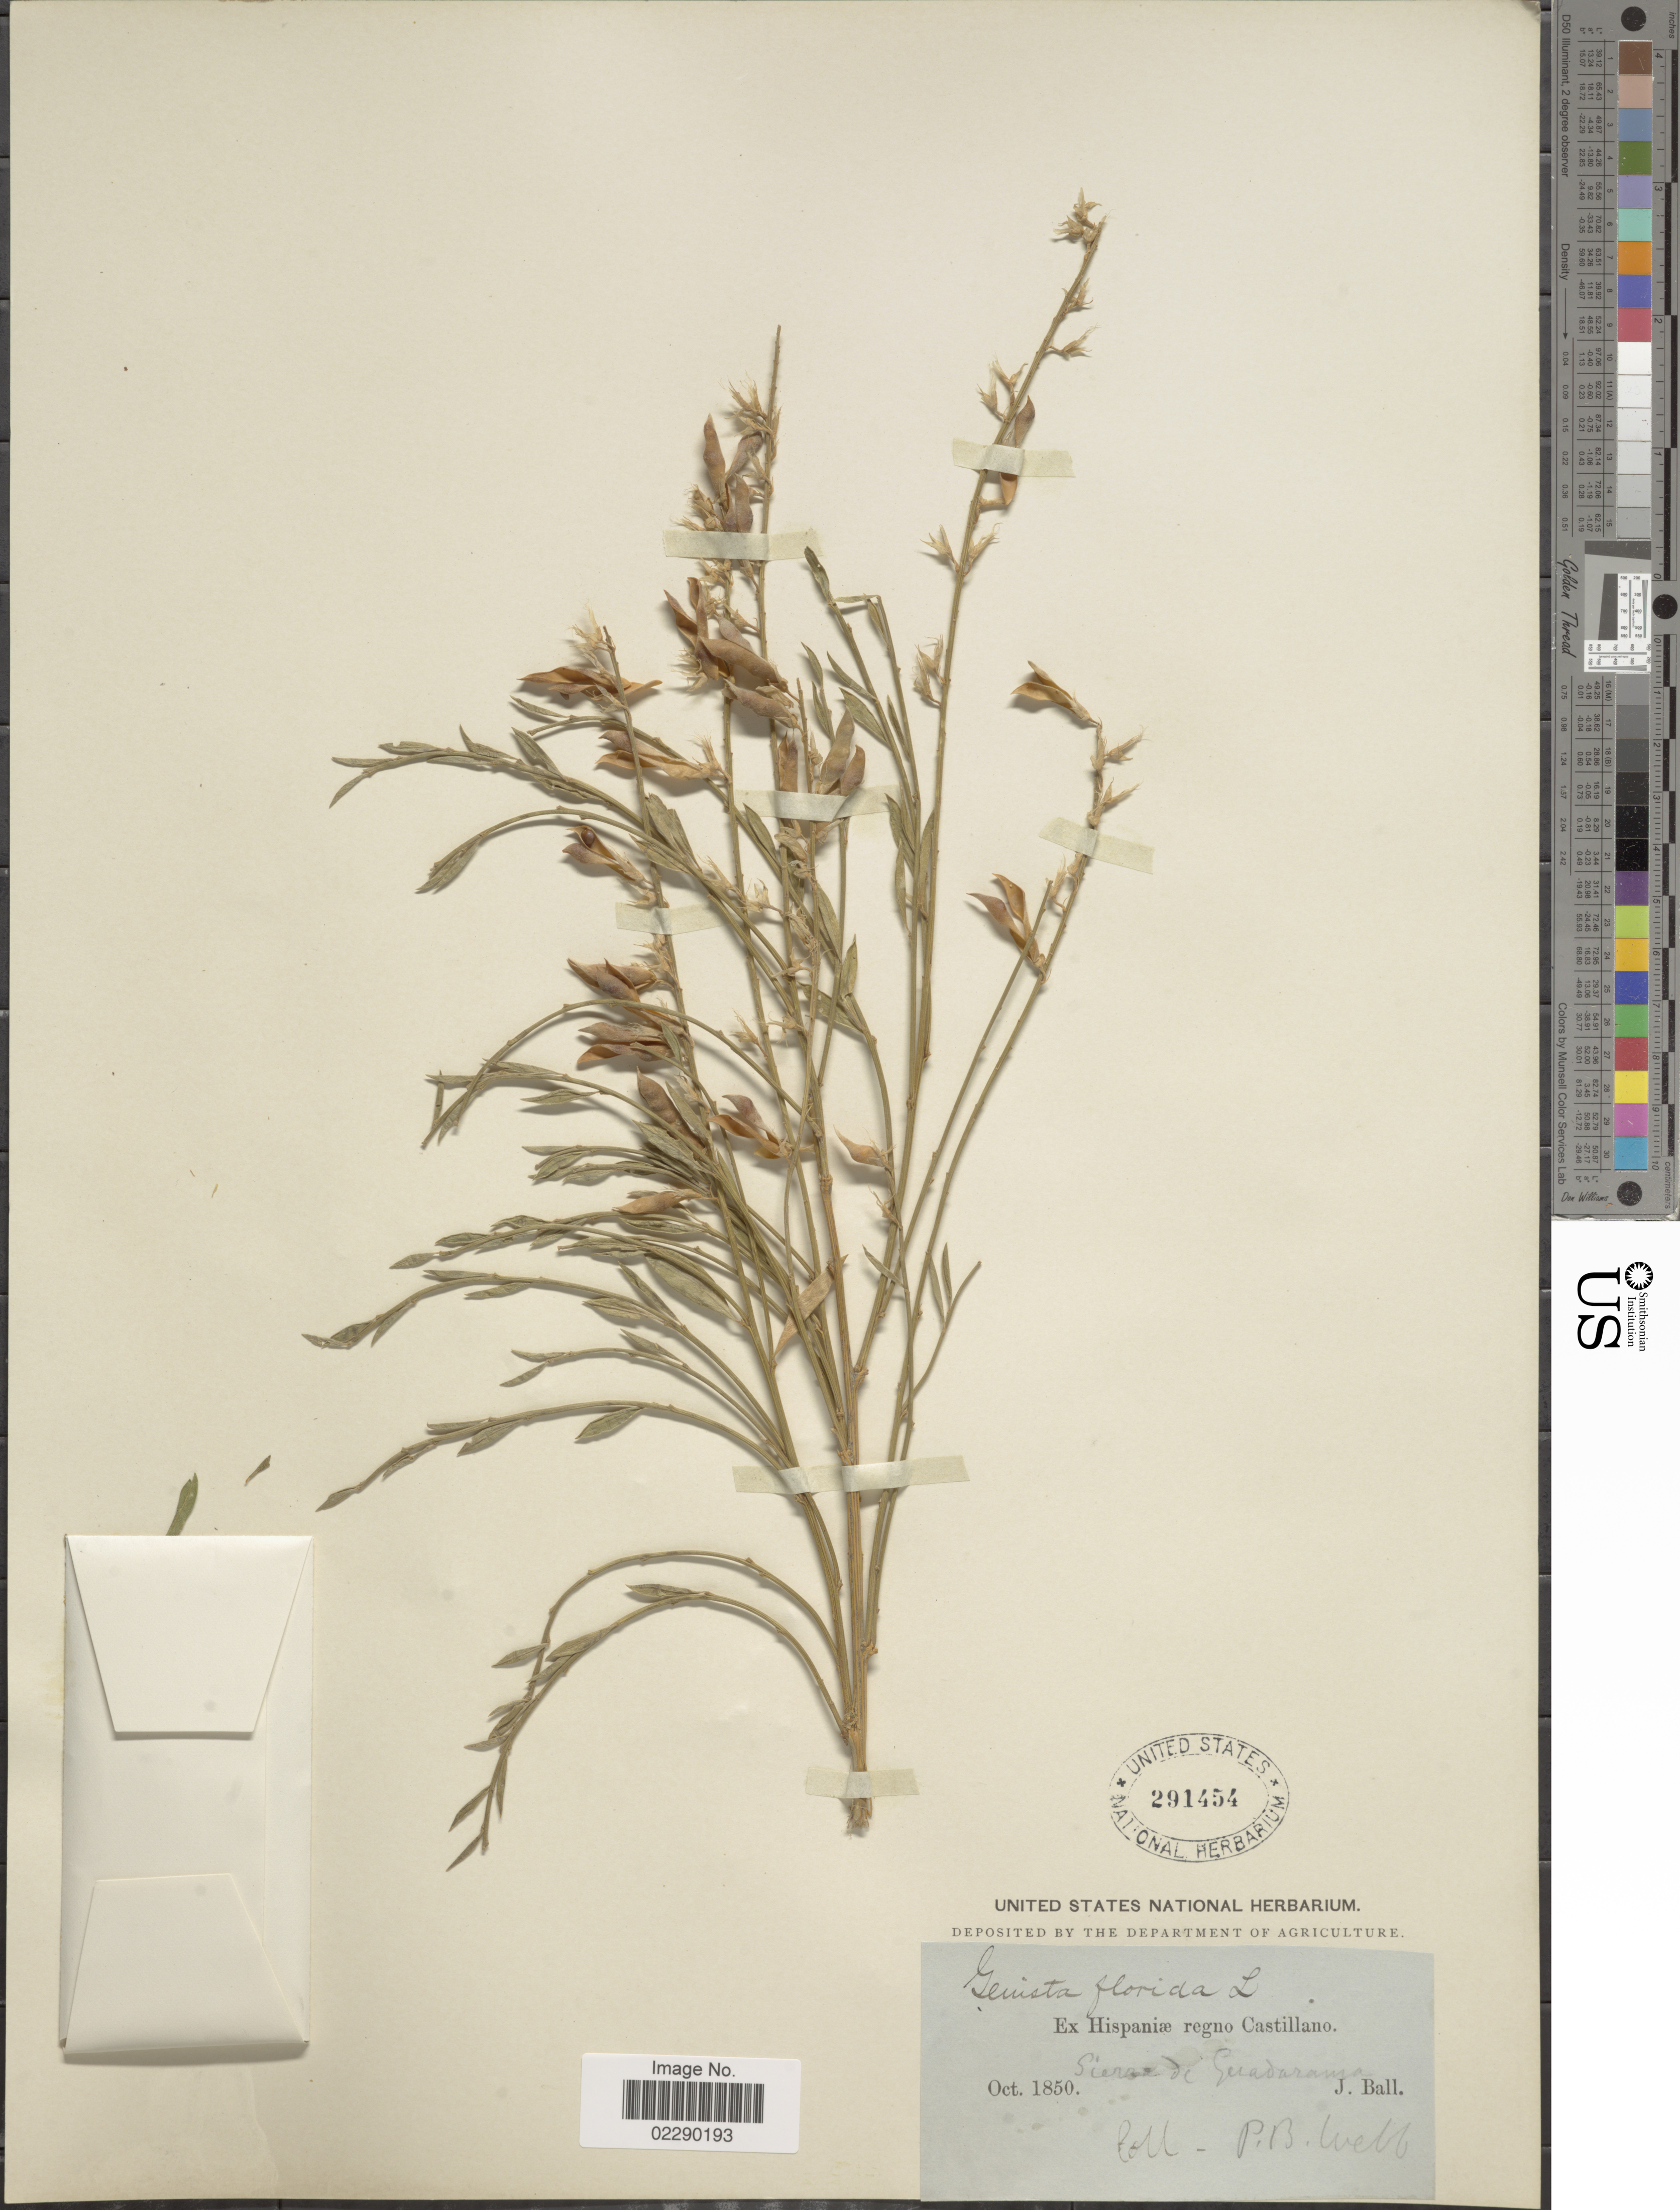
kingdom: Plantae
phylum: Tracheophyta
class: Magnoliopsida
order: Fabales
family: Fabaceae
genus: Genista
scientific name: Genista florida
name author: L.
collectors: P. B. Webb & J. Ball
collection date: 1850-10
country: Spain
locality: Hispaniae regno Castillano, Sierra de Guadarrama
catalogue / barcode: US 291454